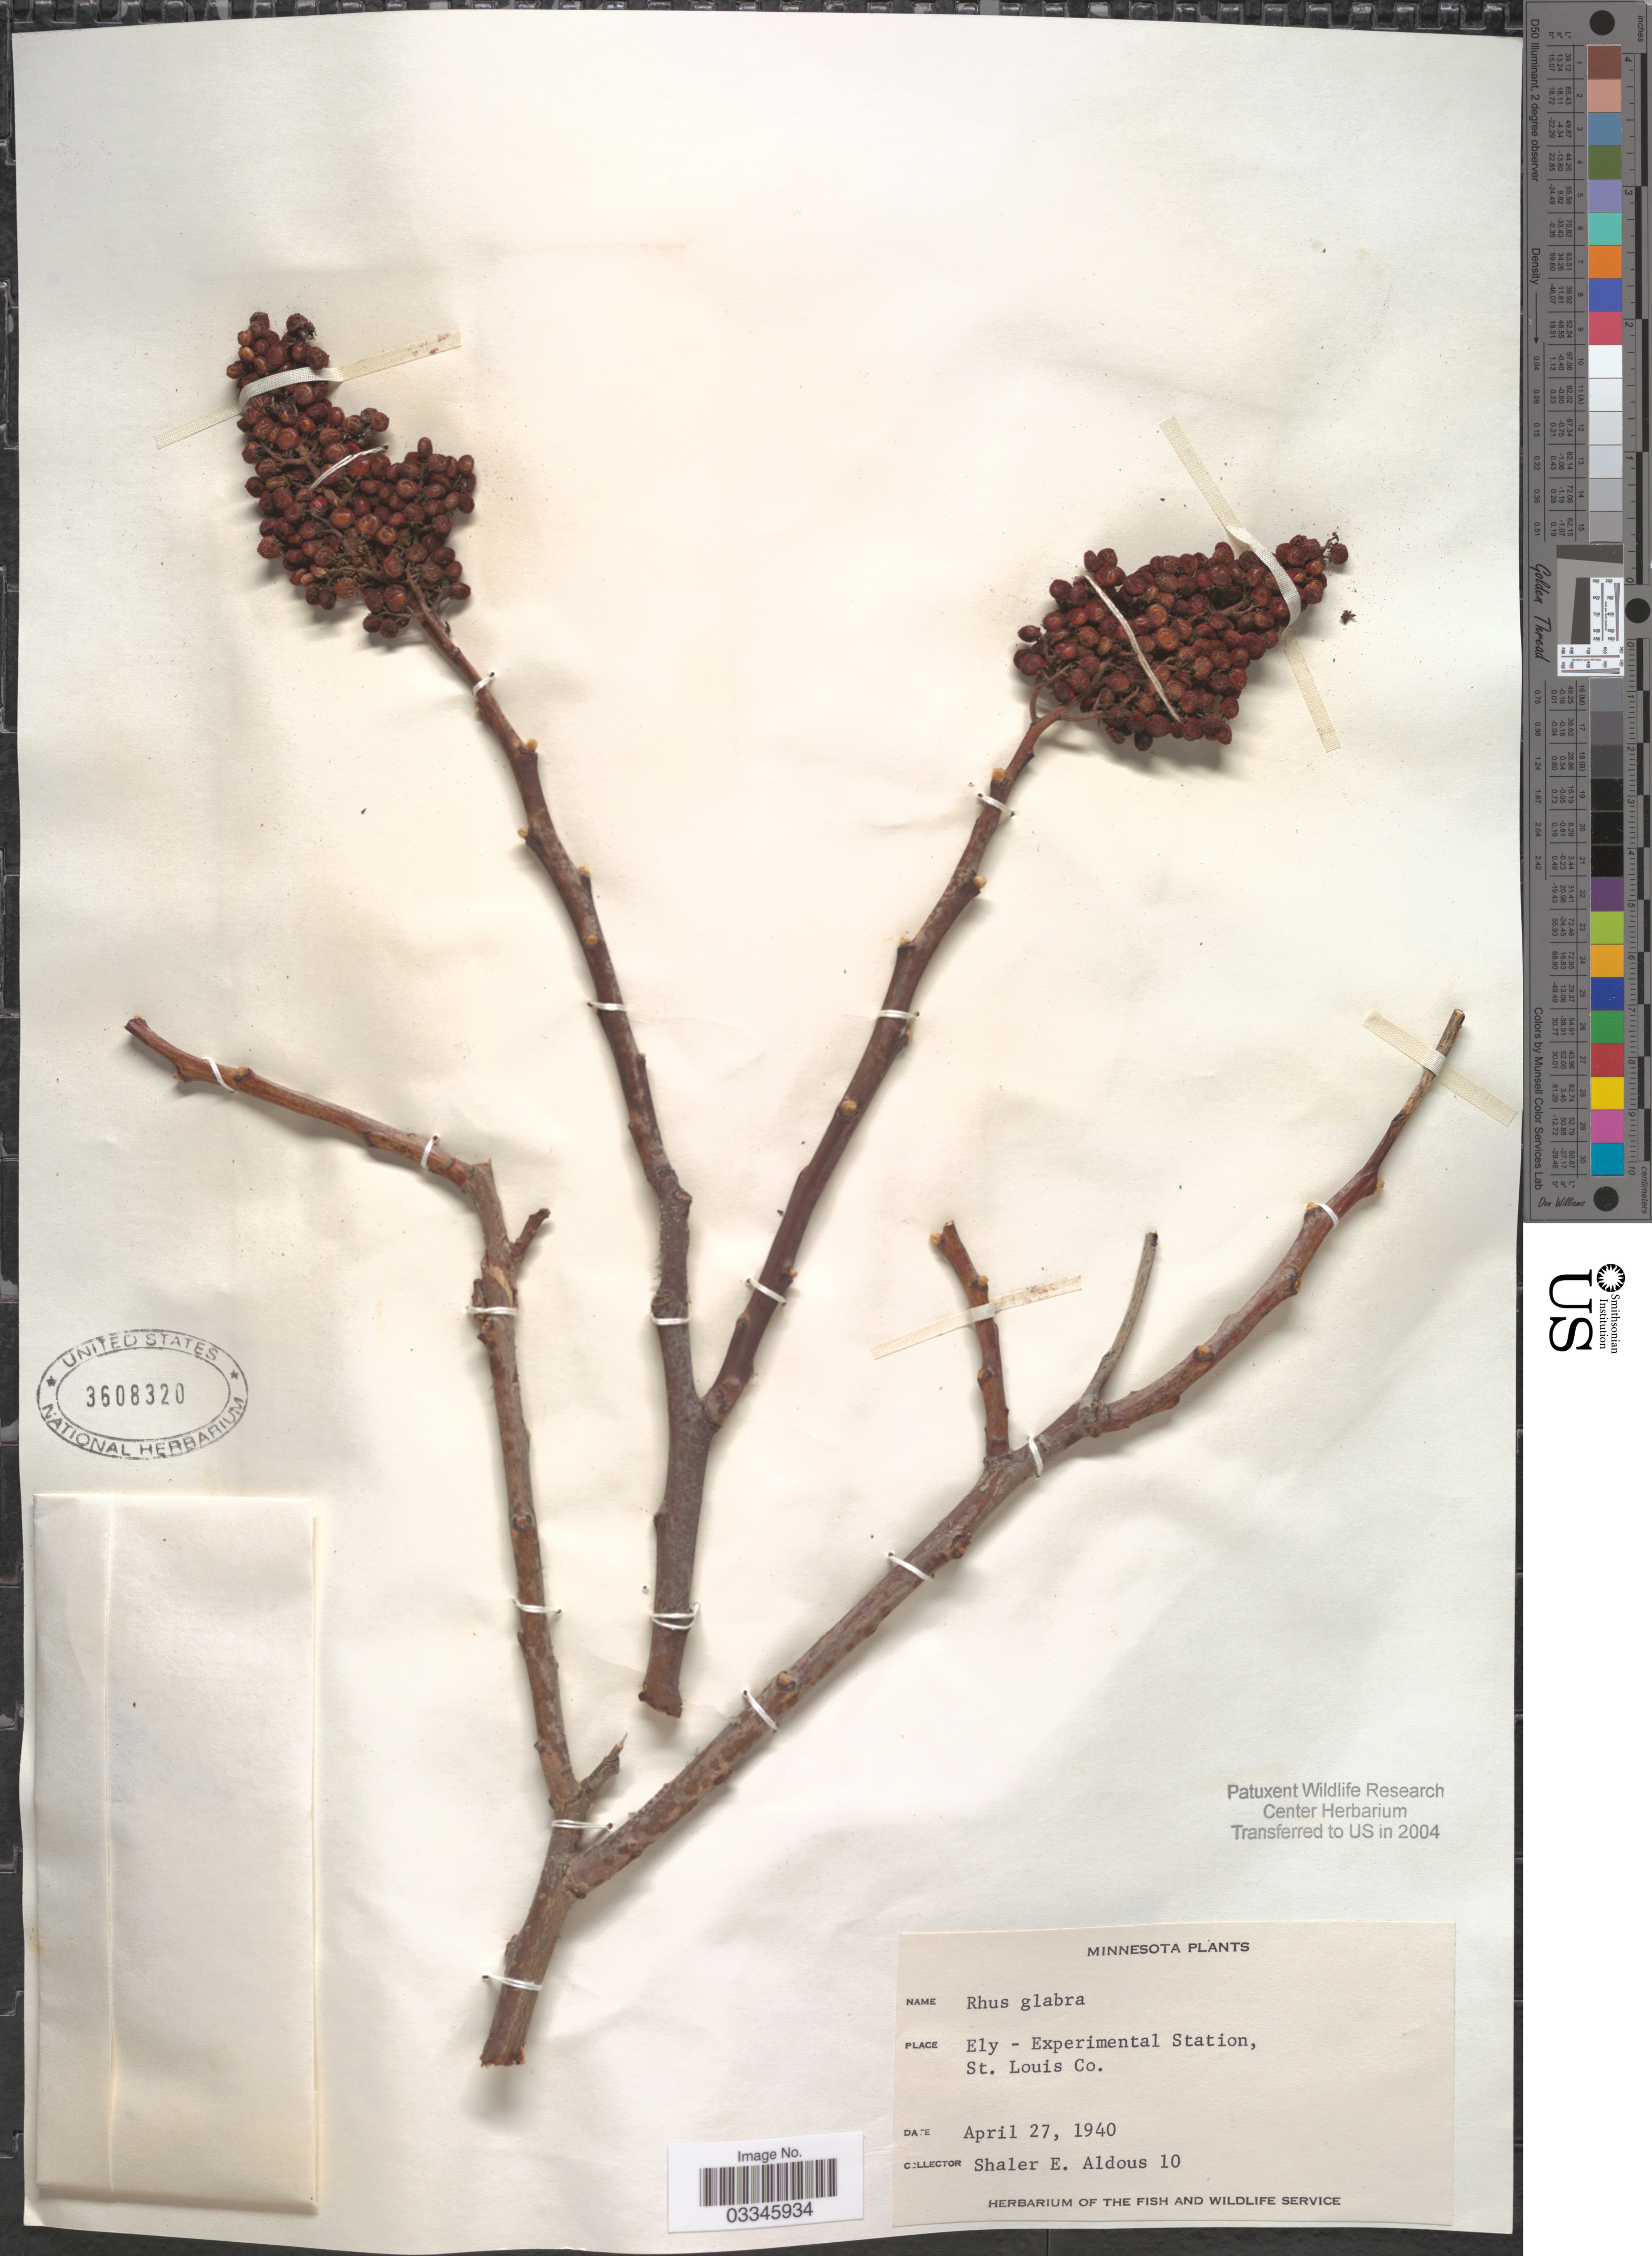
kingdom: Plantae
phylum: Tracheophyta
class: Magnoliopsida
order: Sapindales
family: Anacardiaceae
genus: Rhus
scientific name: Rhus glabra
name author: L.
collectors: S. Aldous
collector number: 10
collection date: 1940-04-27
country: United States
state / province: Minnesota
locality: Ely - Experiment Station, St. Louis Co.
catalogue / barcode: US 3608320